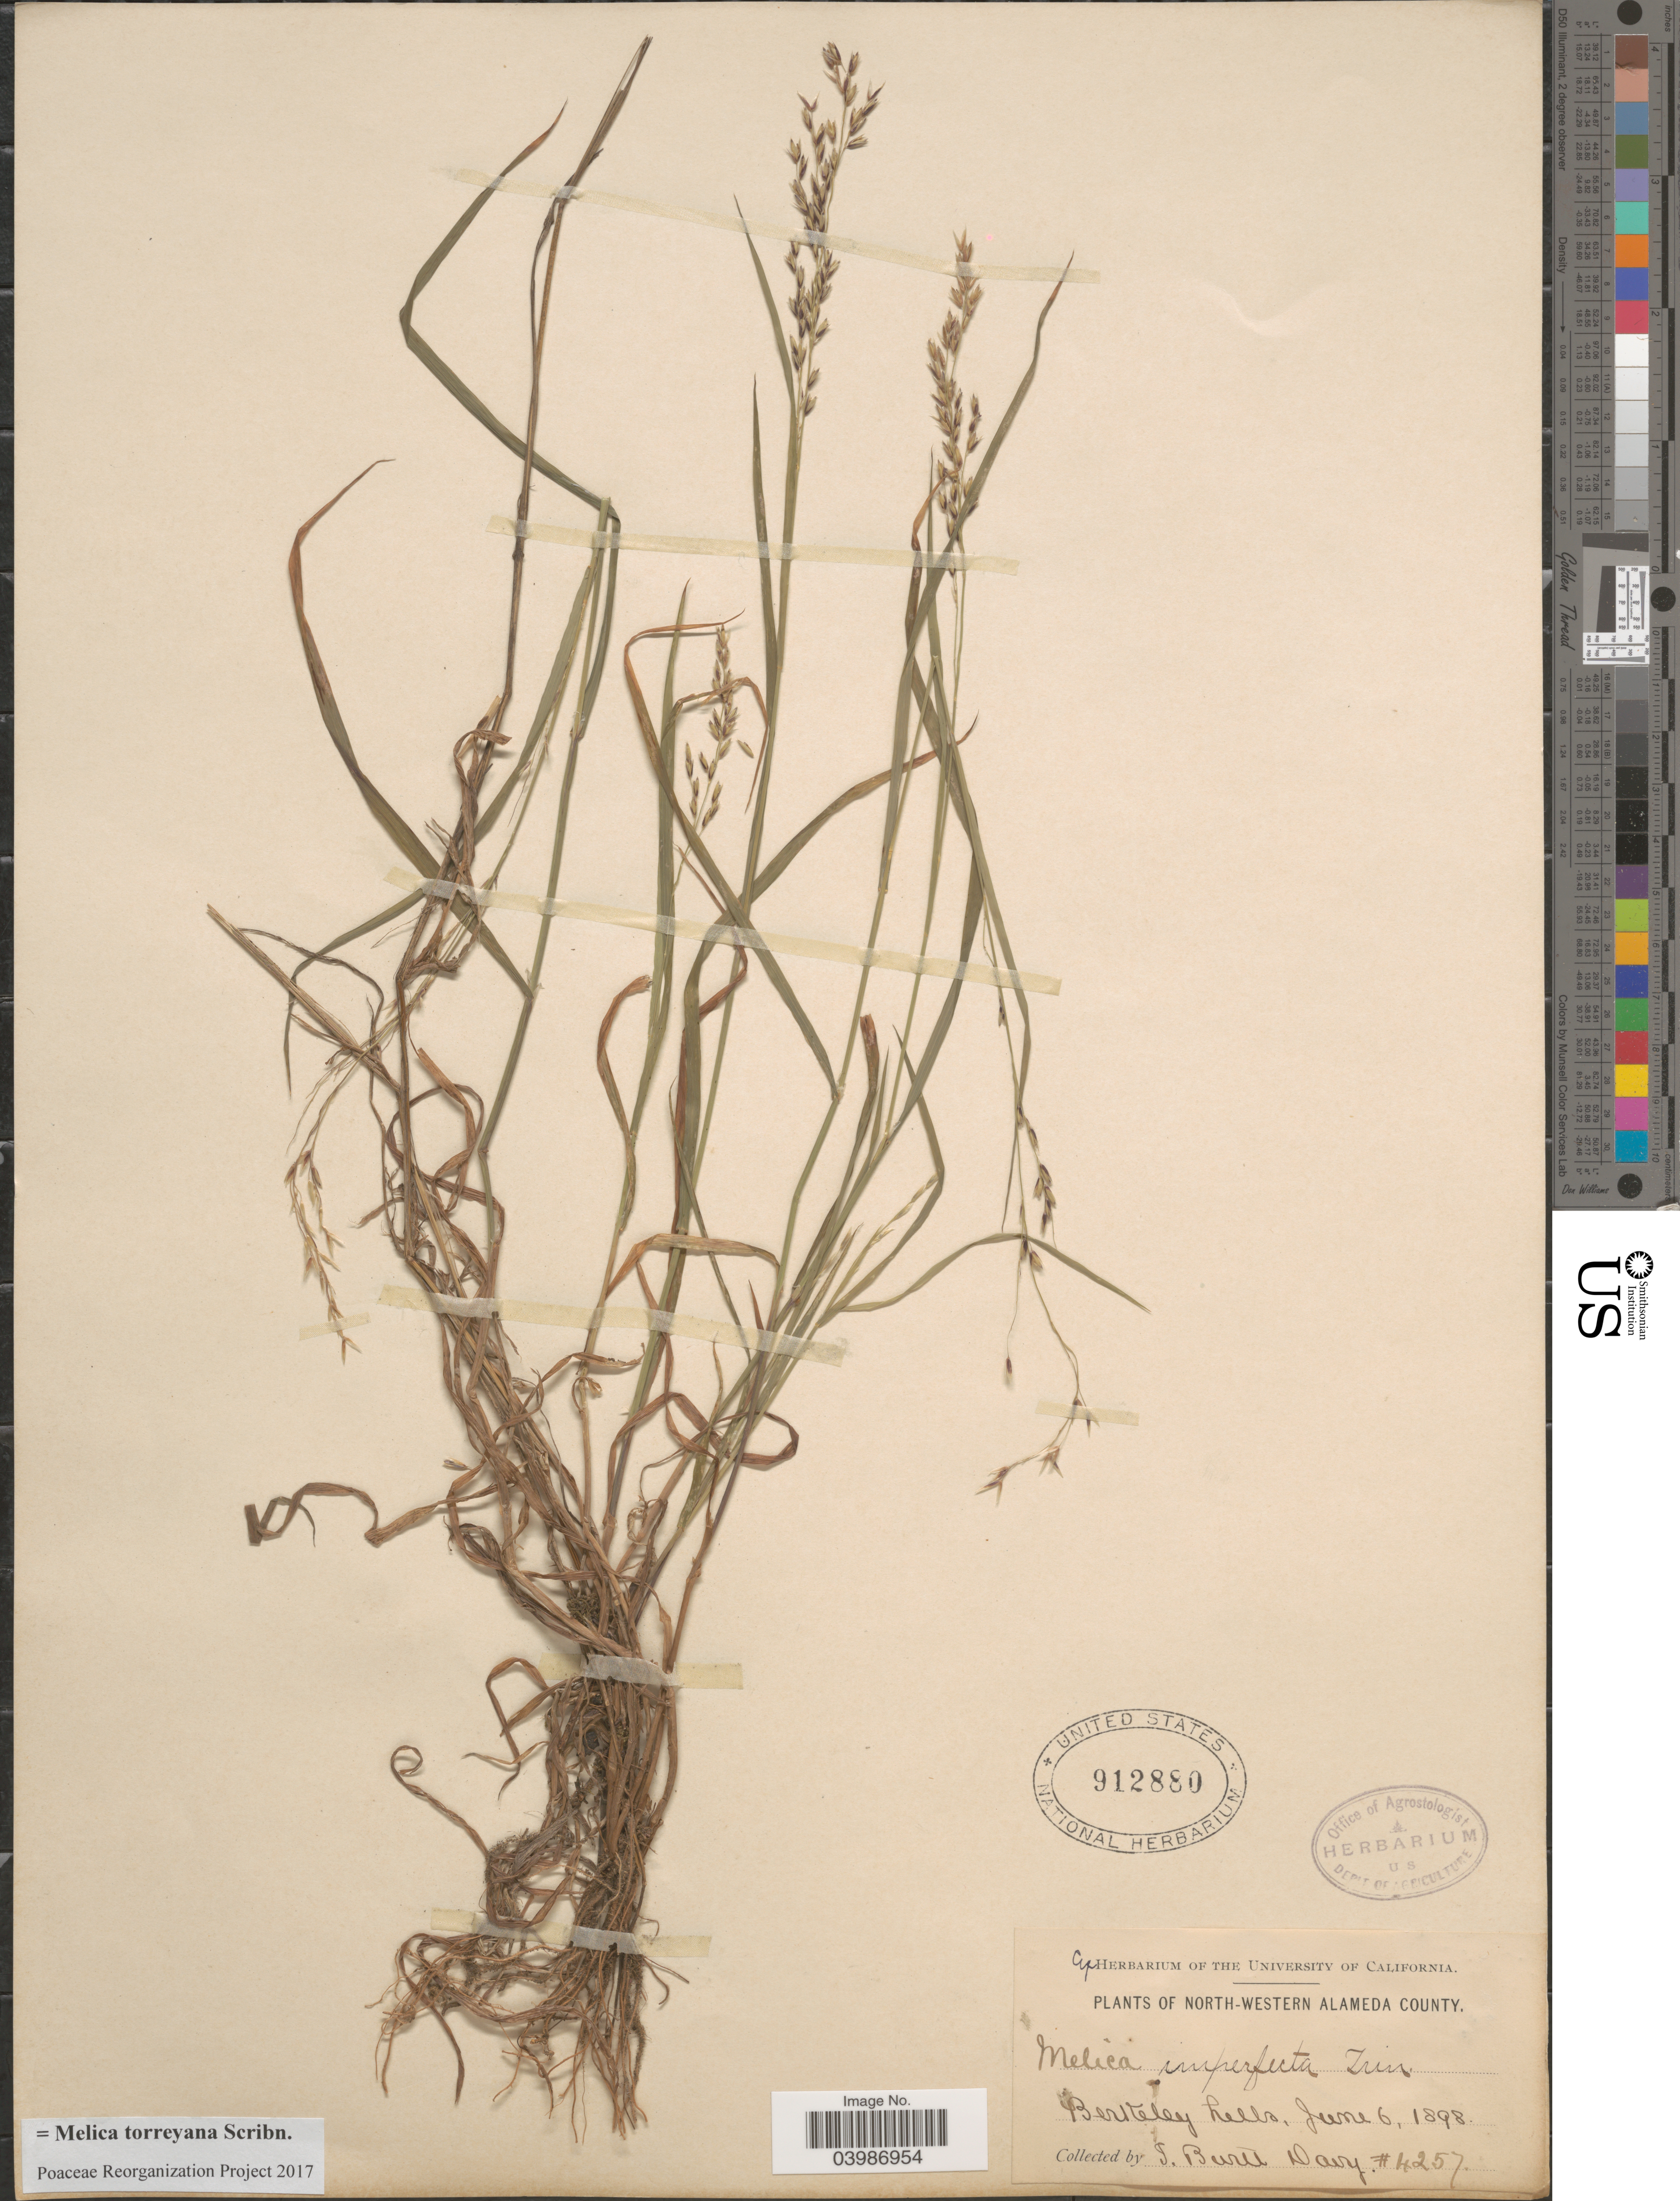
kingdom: Plantae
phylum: Tracheophyta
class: Liliopsida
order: Poales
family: Poaceae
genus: Melica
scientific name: Melica torreyana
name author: Scribn.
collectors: J. Burtt Davy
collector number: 4257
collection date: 1898-06-06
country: United States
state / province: California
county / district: Alameda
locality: North-Western Alameda County. Berkeley hills.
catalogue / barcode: US 912880